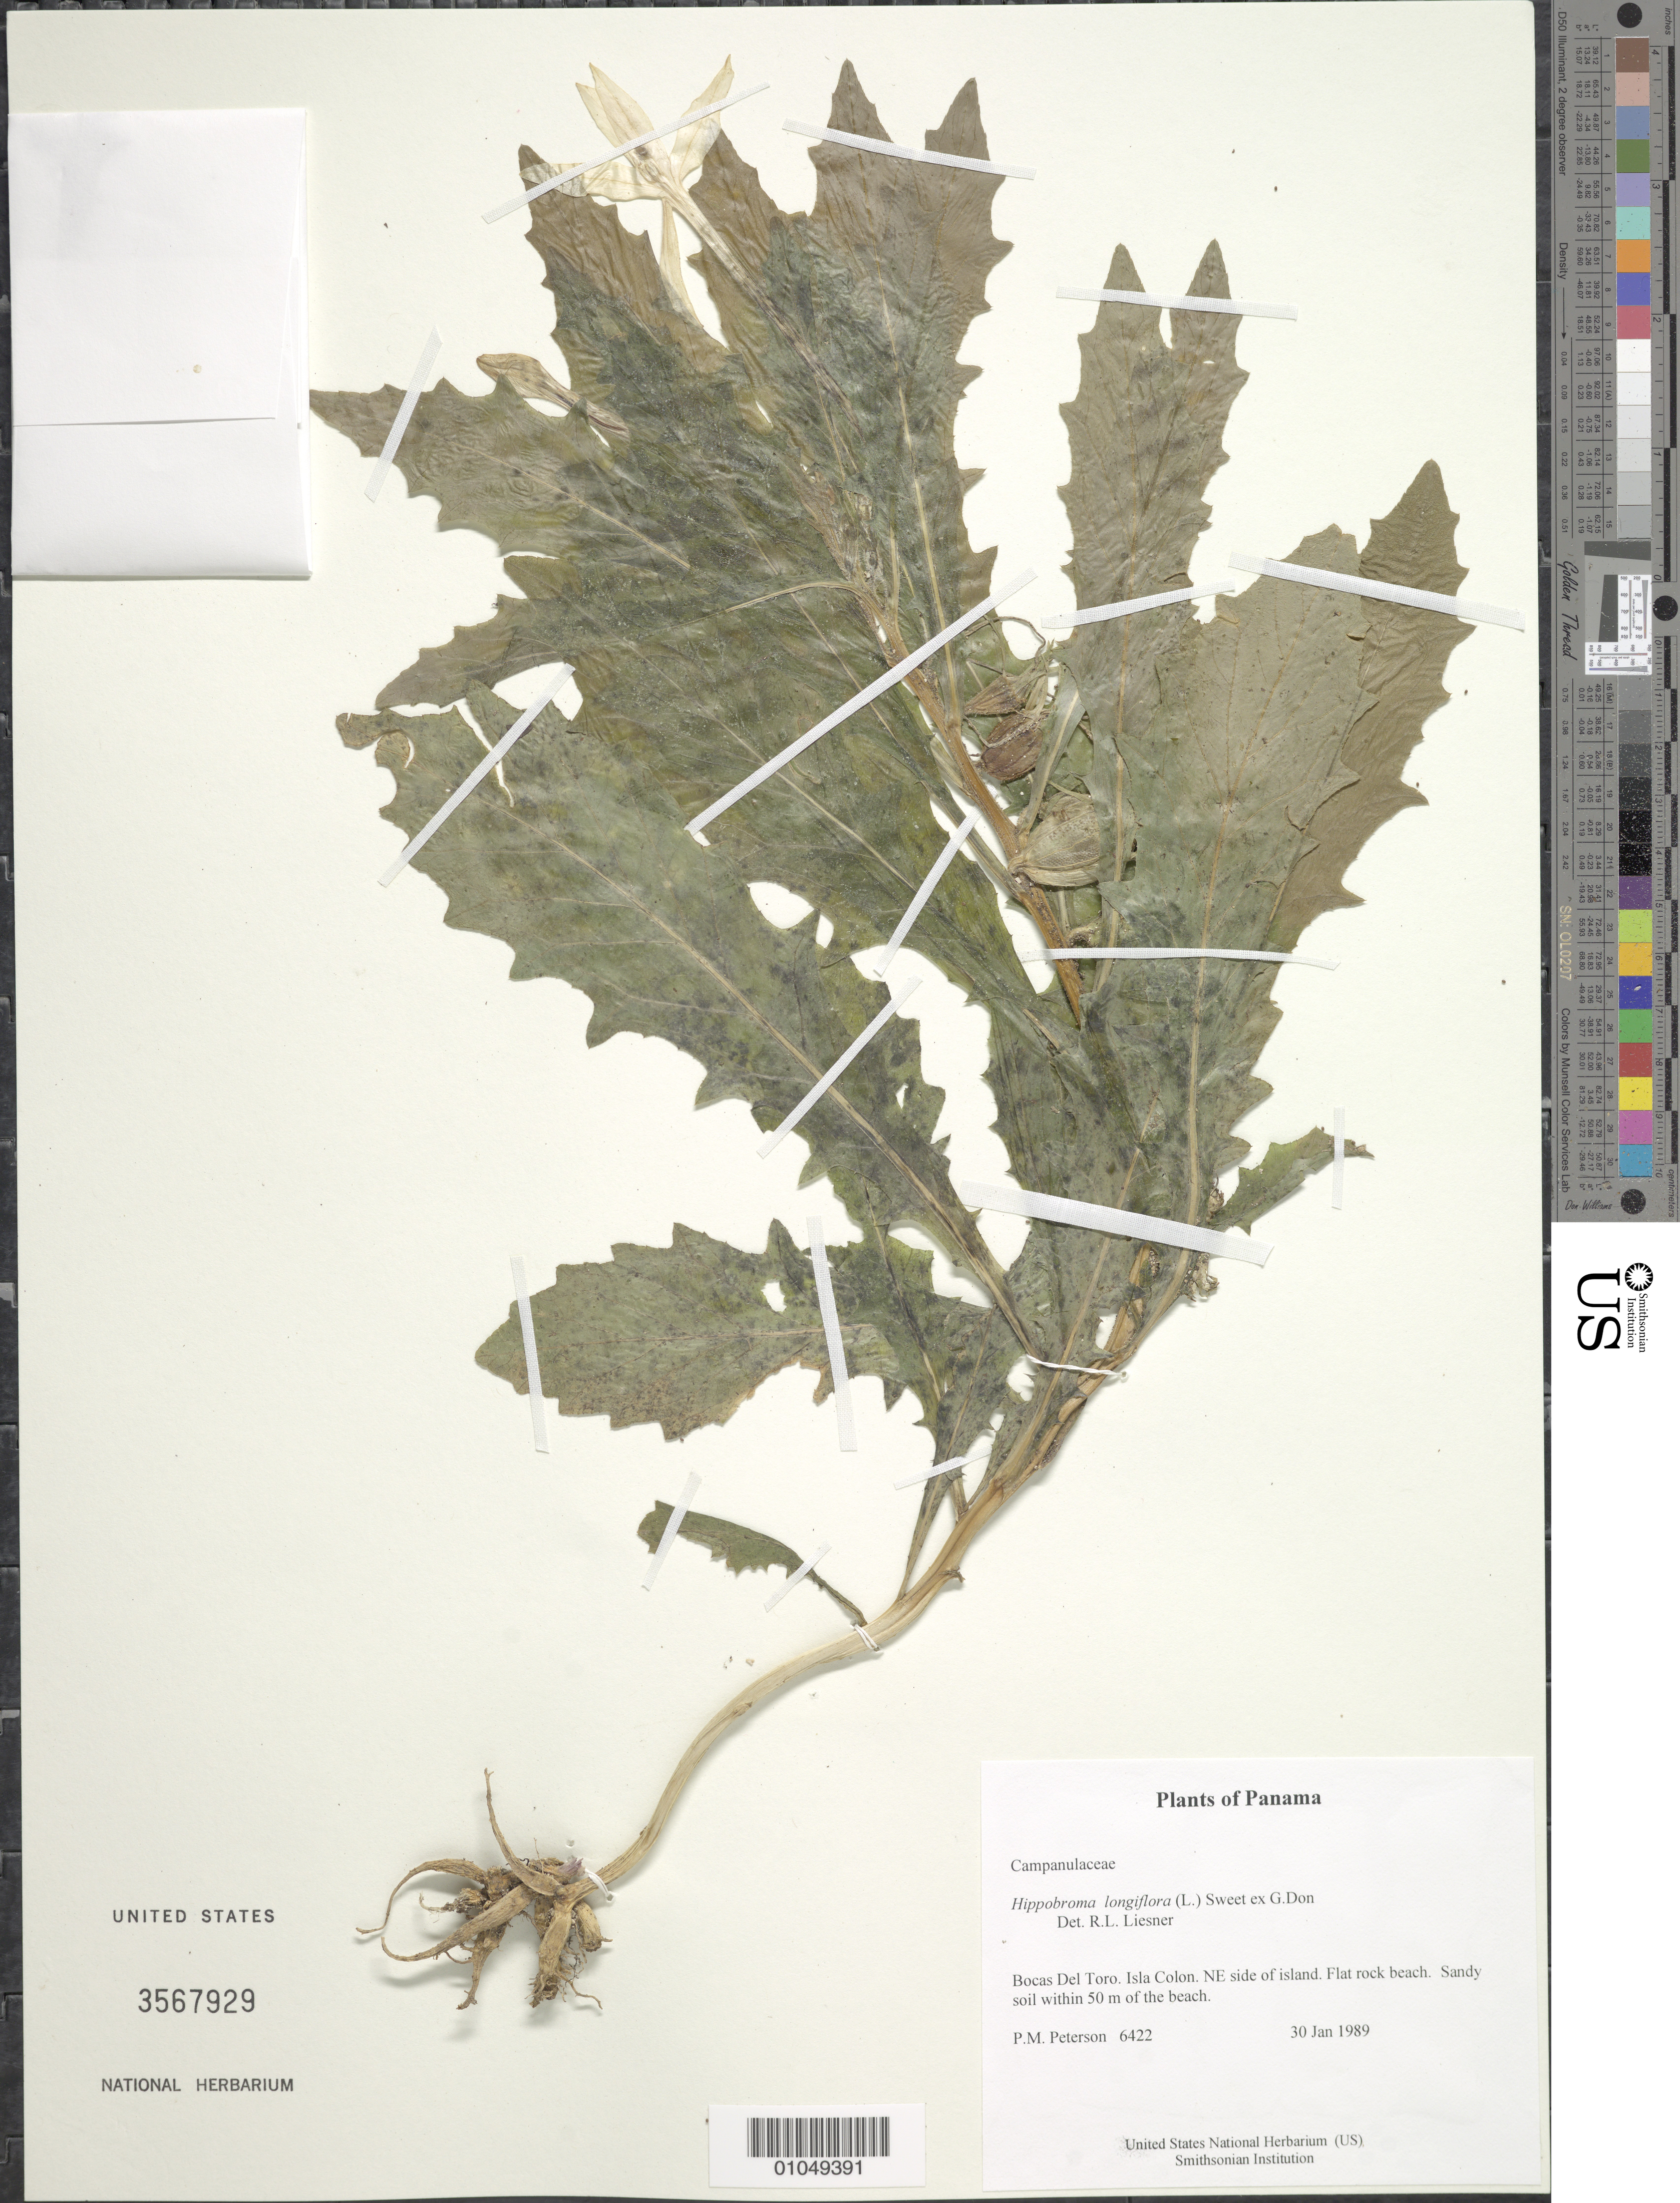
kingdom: Plantae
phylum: Tracheophyta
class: Magnoliopsida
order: Asterales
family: Campanulaceae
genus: Hippobroma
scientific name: Hippobroma longiflora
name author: (L.) G. Don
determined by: Liesner, R. L.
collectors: P. M. Peterson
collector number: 06422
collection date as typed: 30 Jan 1989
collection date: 1989-01-30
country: Panama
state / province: Bocas del Toro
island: Colón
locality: NE side of island.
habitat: Flat rock beach. Sandy soil within 50 m of the beach.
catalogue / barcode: US 3567929